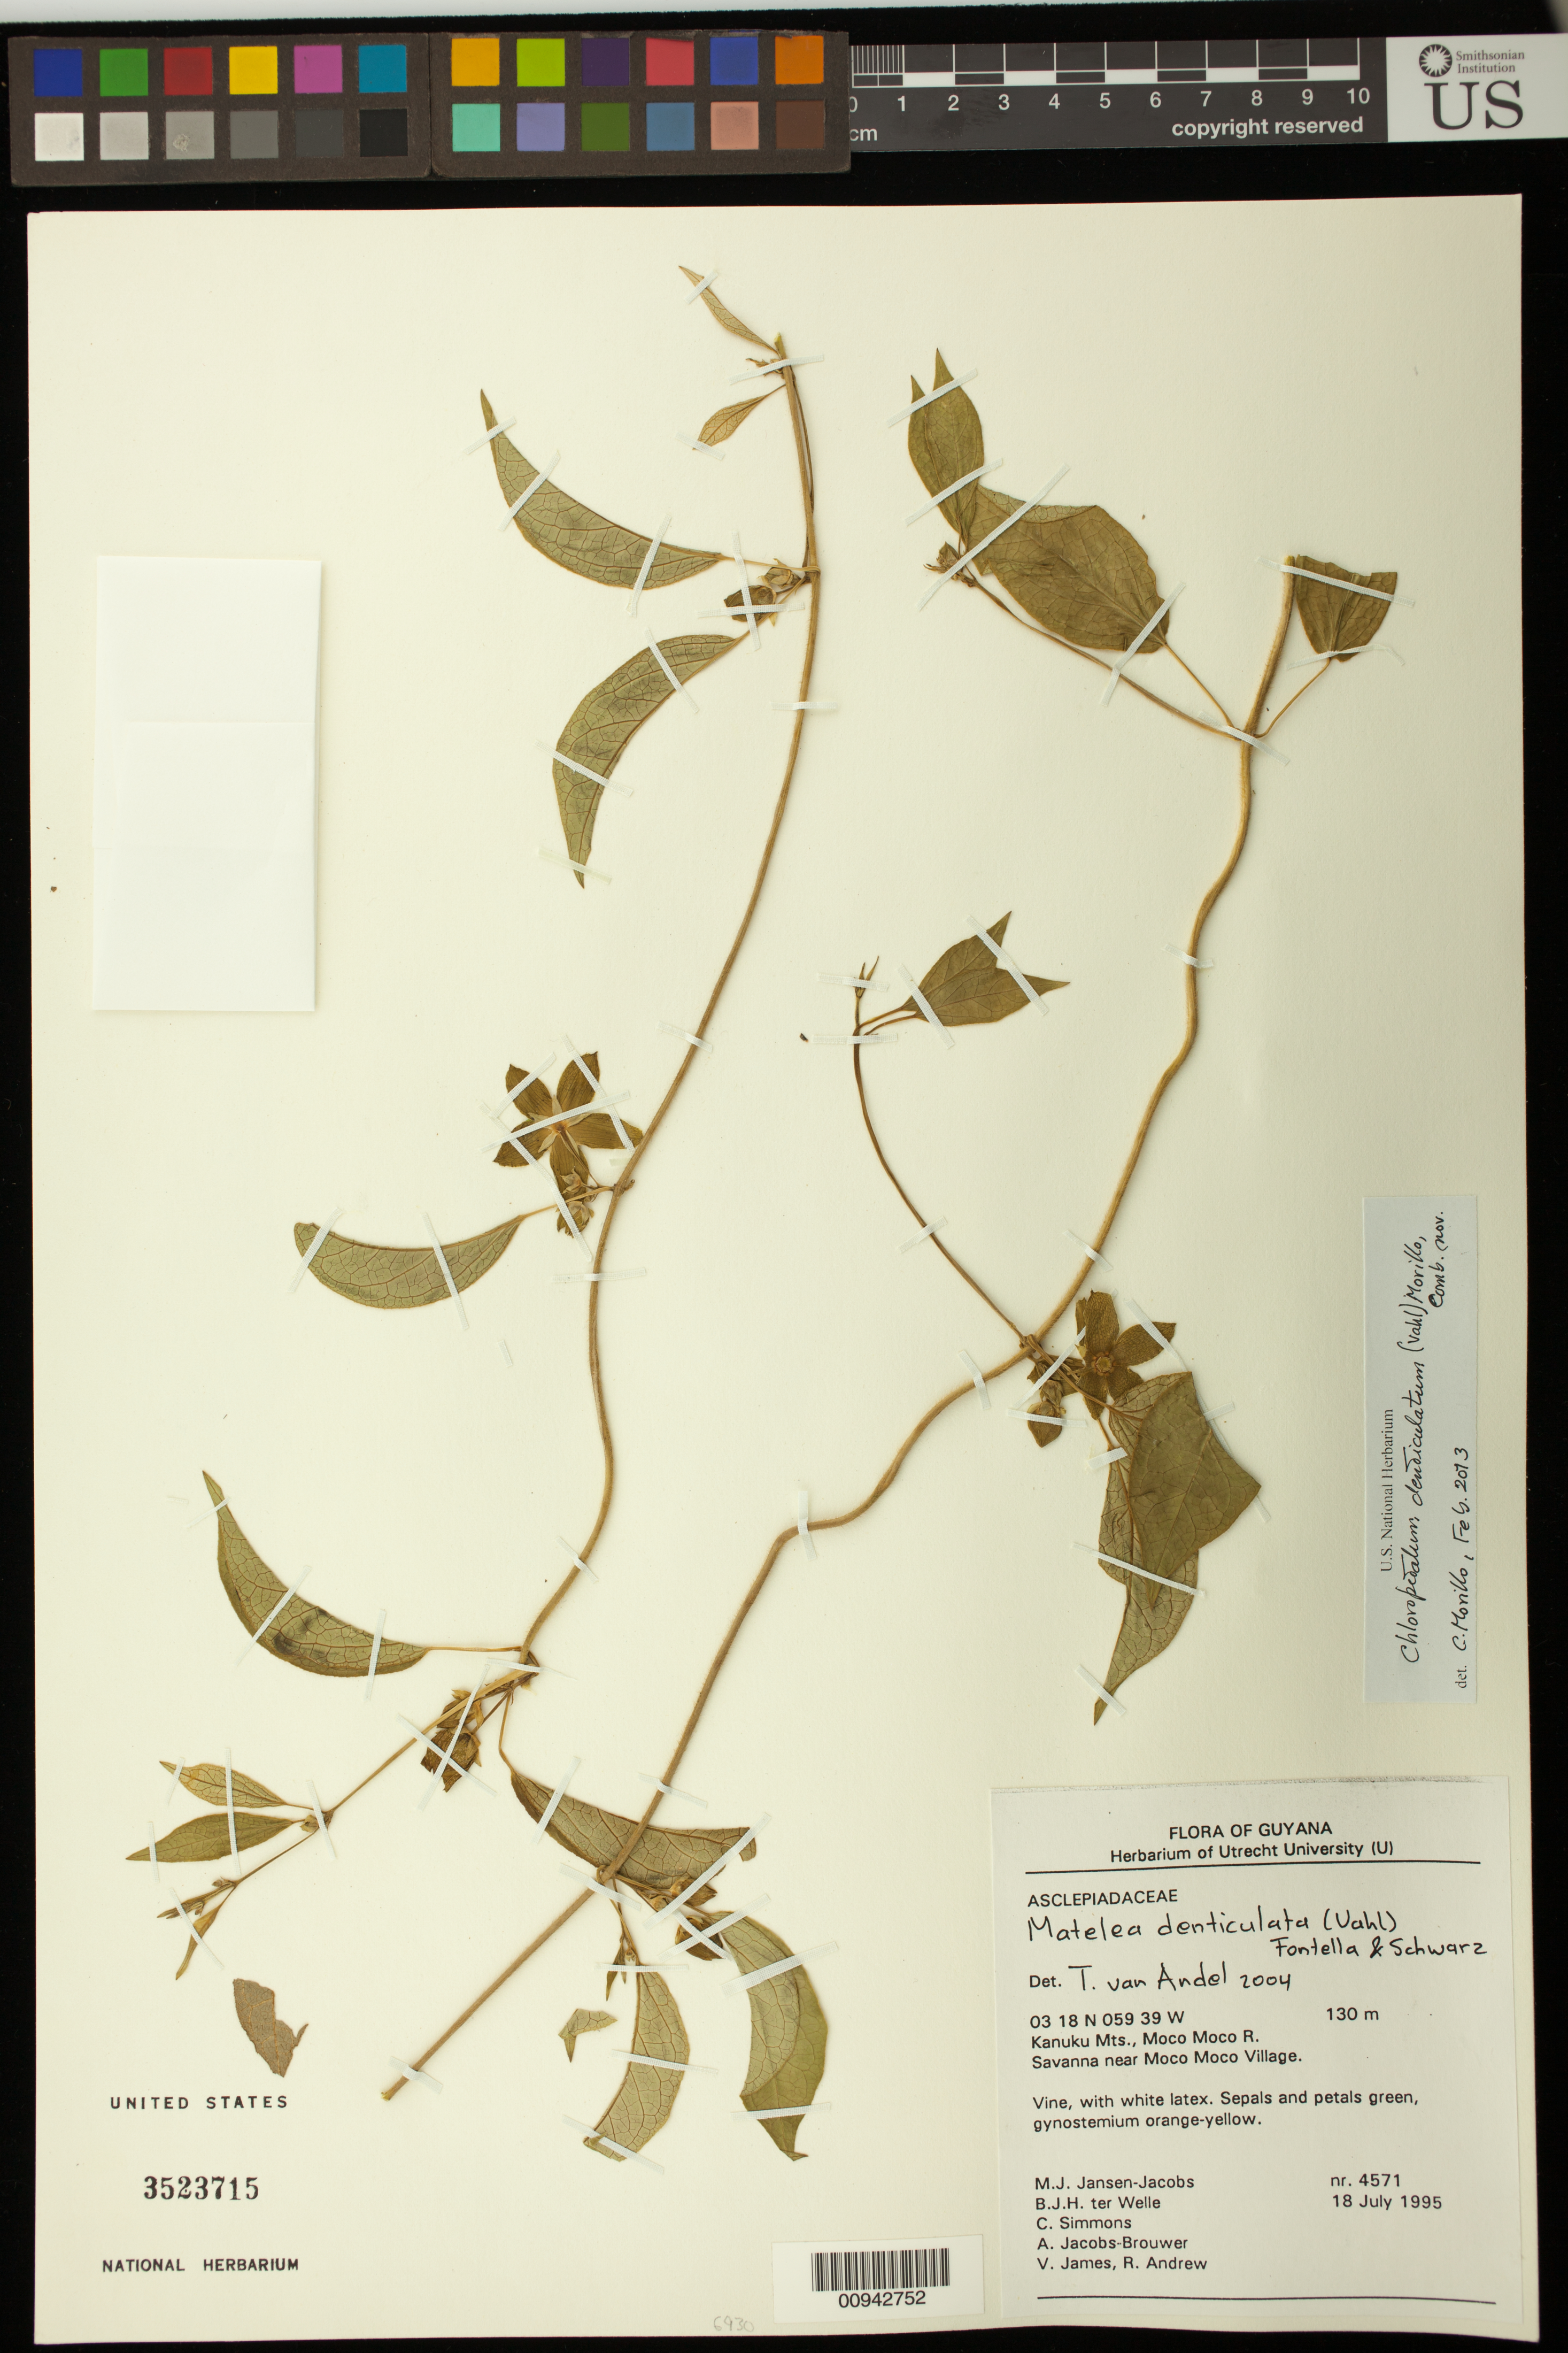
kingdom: Plantae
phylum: Tracheophyta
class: Magnoliopsida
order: Gentianales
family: Apocynaceae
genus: Gonolobus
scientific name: Gonolobus denticulatus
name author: (Vahl) W.D. Stevens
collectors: M. J. Jansen-Jacobs, B. Welle, C. Simmons, A. Jacobs-Brouwer, V. James & R. Andrew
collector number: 4571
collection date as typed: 18-Jul-95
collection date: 1995-07-18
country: Guyana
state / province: U. Takutu-U. Essequibo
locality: Kanuku Mts., Moco Moco R.; near Moco Moco Village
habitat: Savanna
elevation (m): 130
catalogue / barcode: US 3523715